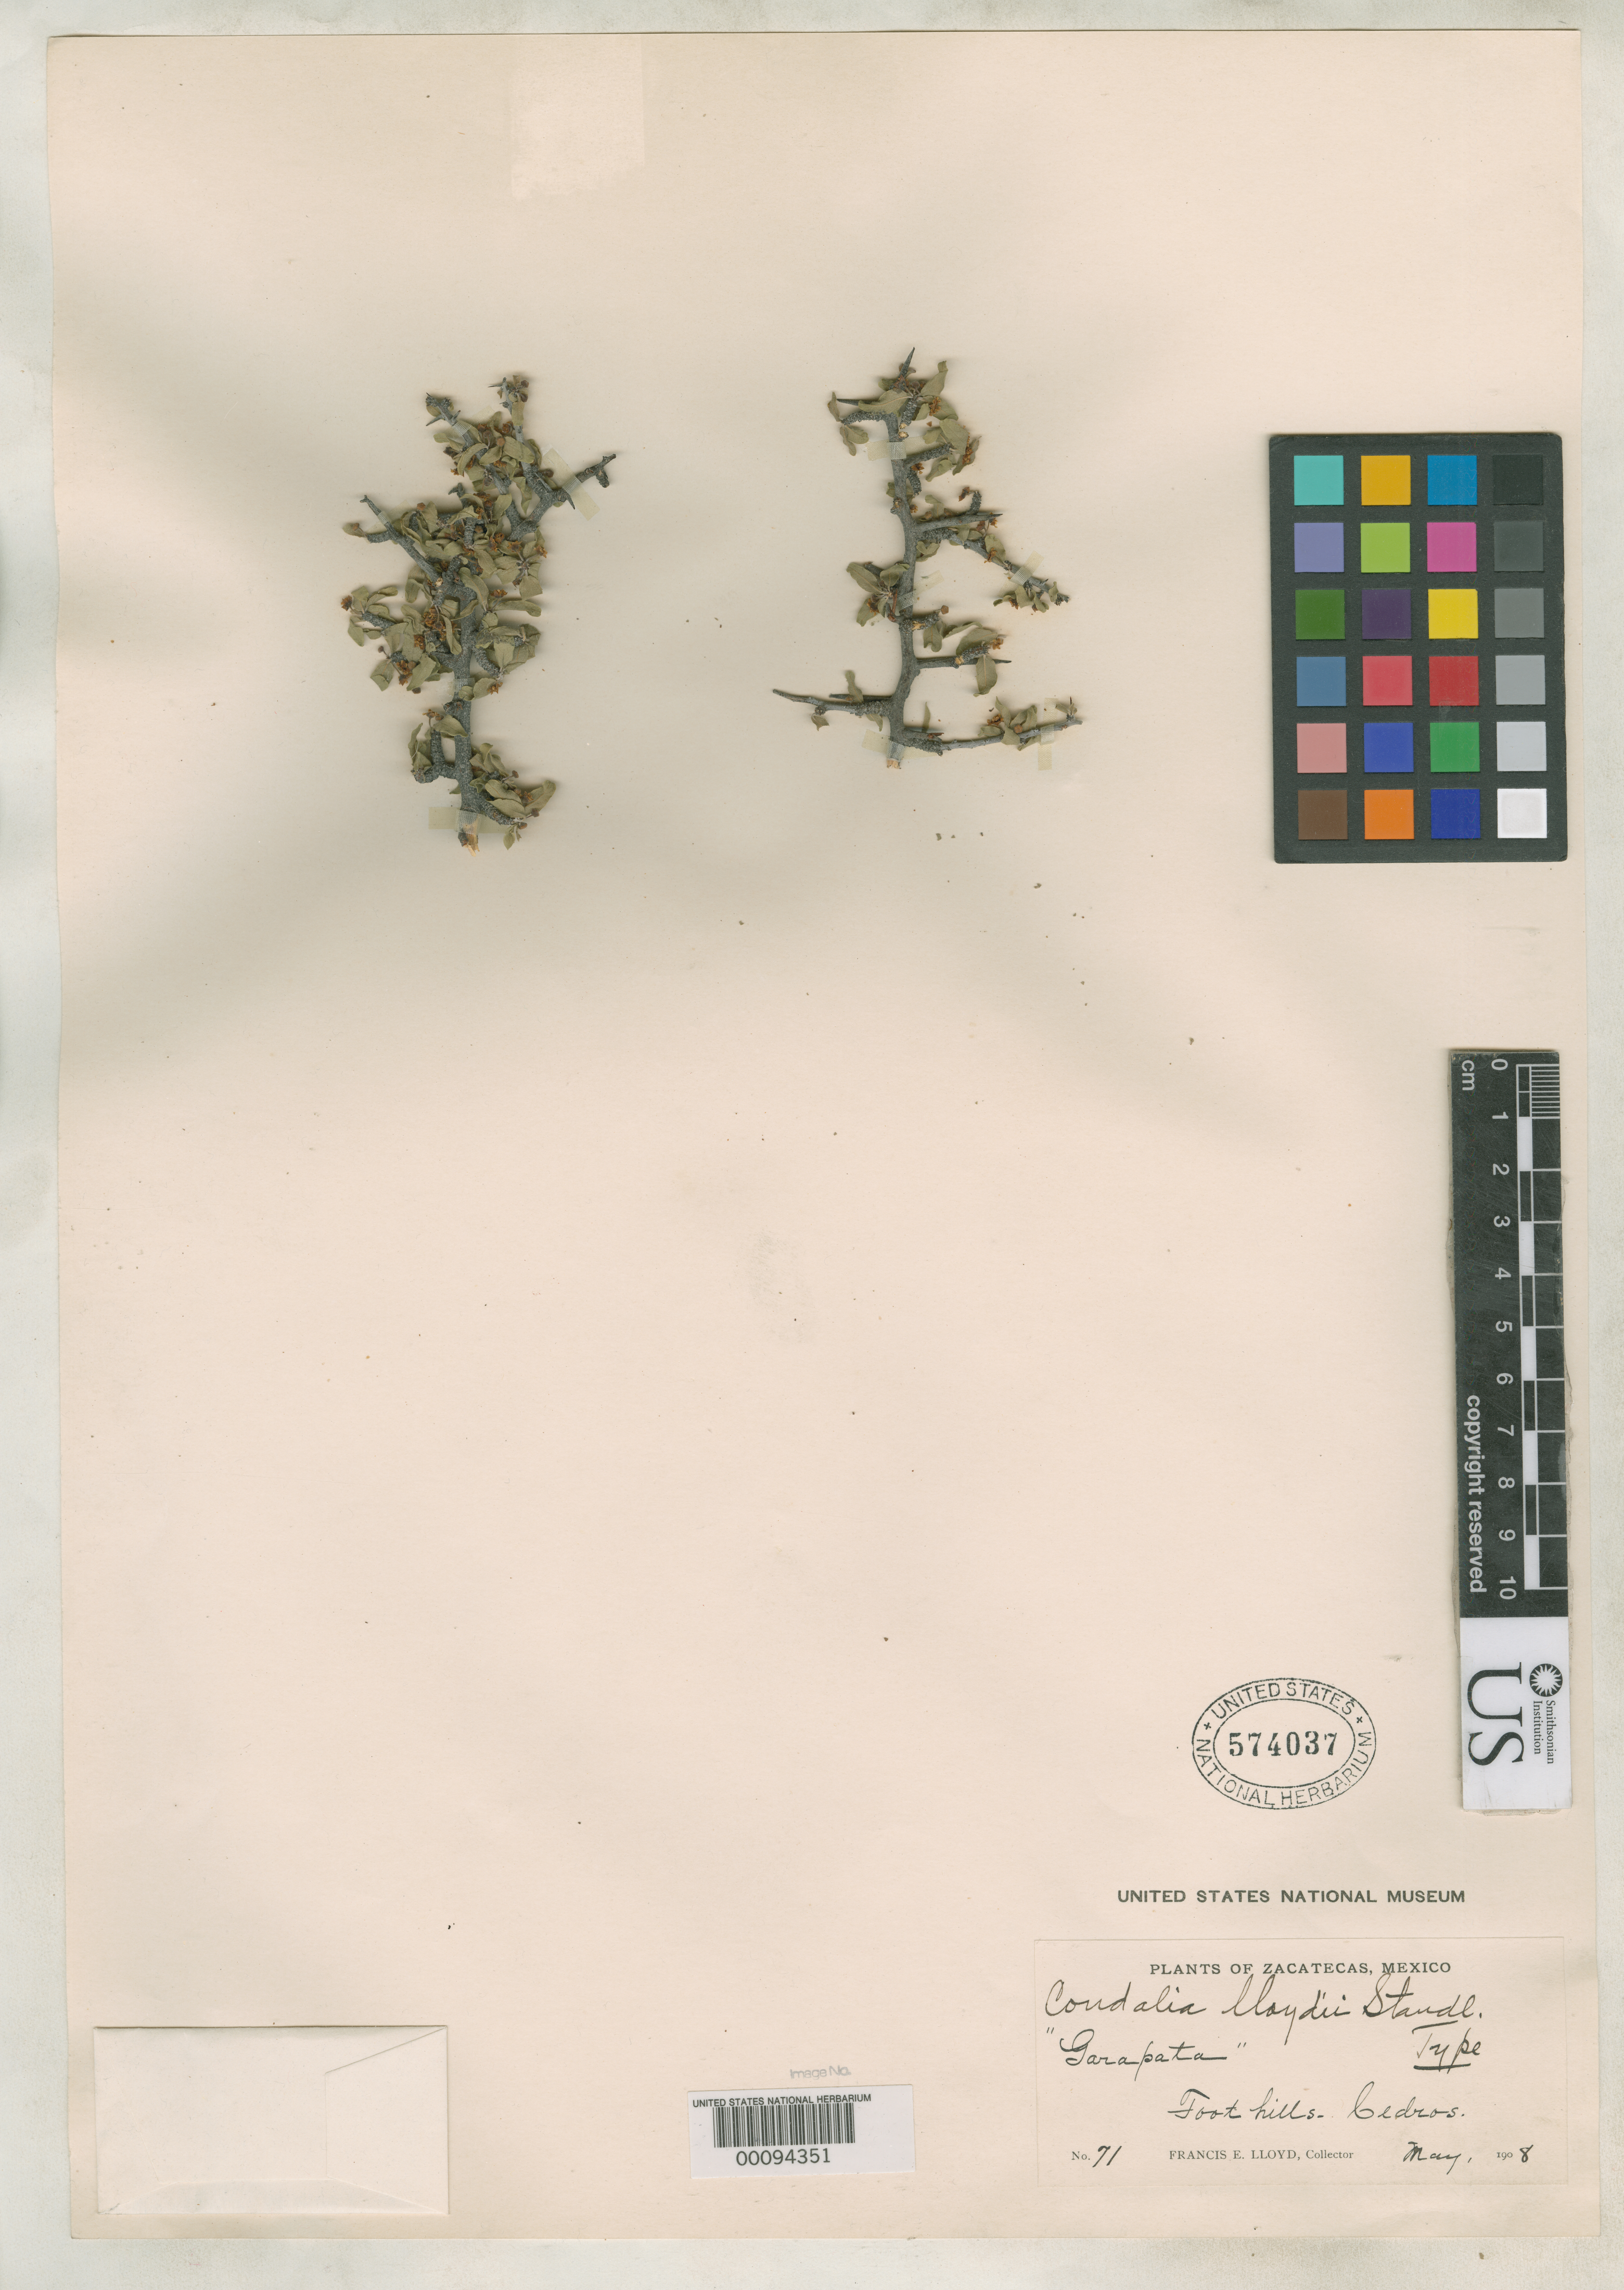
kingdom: Plantae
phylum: Tracheophyta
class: Magnoliopsida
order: Rosales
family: Rhamnaceae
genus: Condalia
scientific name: Condalia lloydii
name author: Standl.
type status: Holotype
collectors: F. E. Lloyd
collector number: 71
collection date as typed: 01 May 1908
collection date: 1908-05-01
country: Mexico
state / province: Zacatecas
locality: Cedros.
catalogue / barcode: US 574037